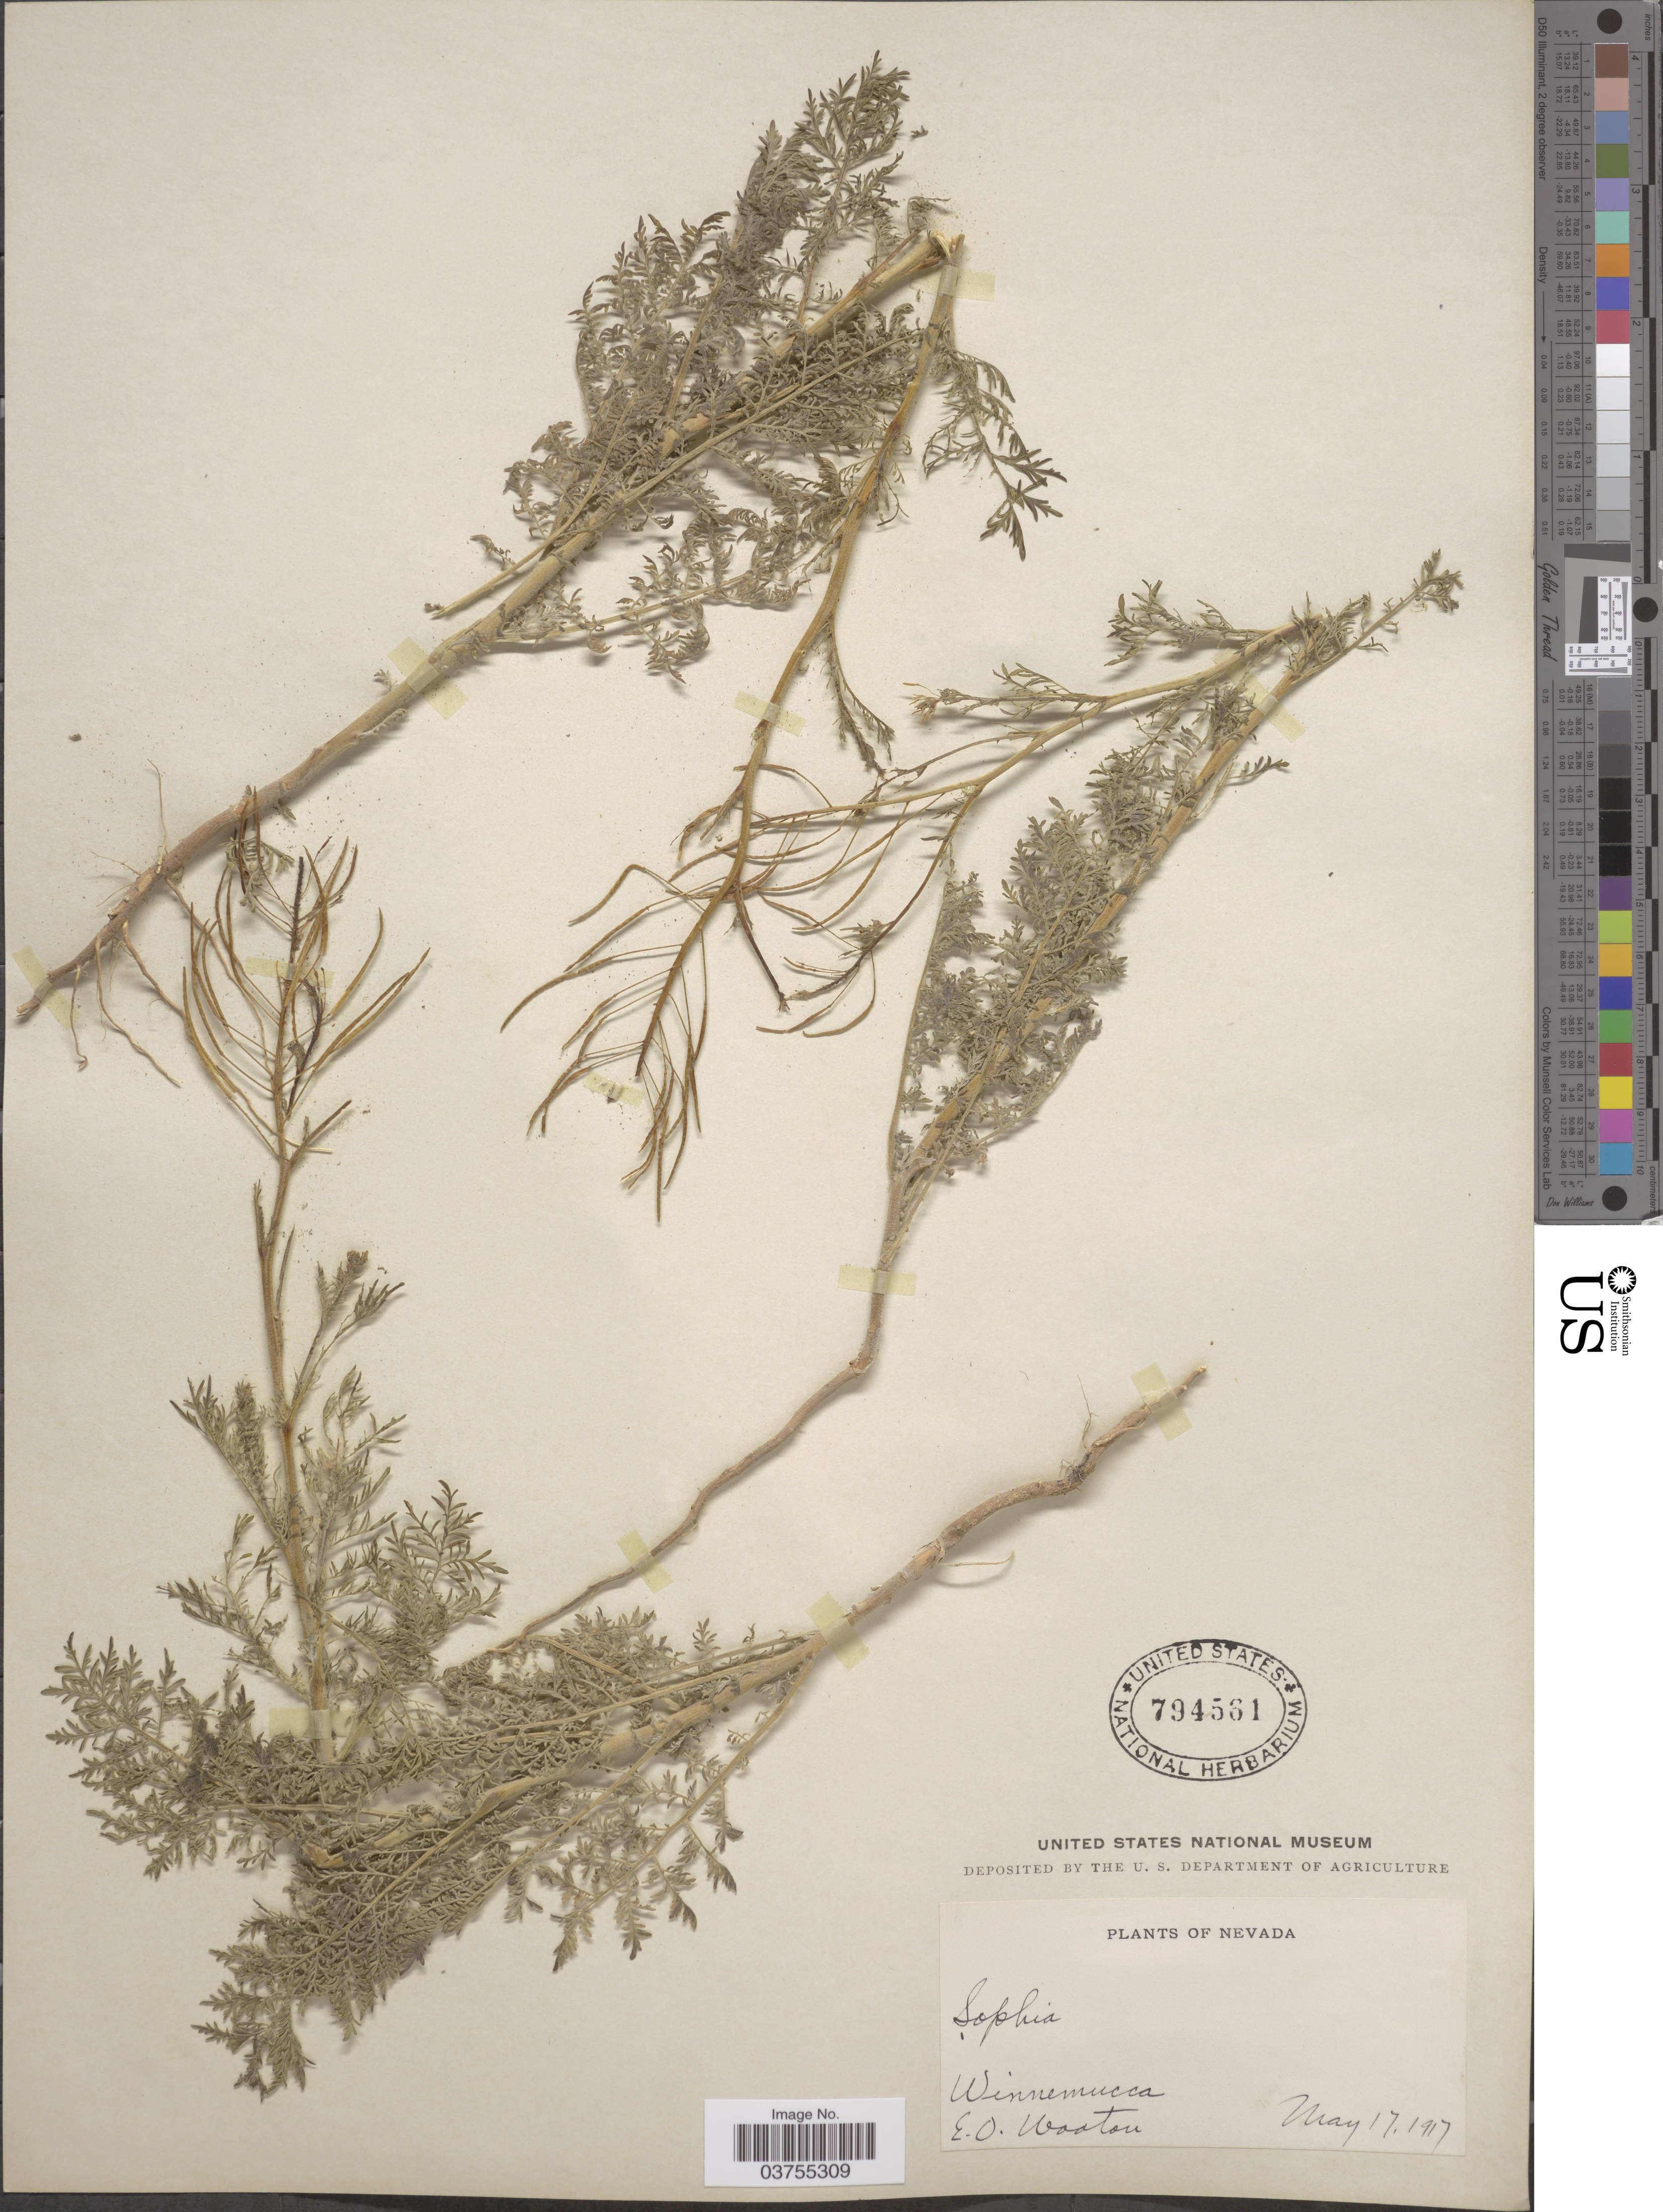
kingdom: Plantae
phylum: Tracheophyta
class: Magnoliopsida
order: Brassicales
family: Brassicaceae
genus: Descurainia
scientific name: Descurainia sophia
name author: (L.) Webb ex Prantl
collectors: E. O. Wooton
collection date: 1917-05-17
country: United States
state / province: Nevada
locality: Winnemucca.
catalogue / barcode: US 794531